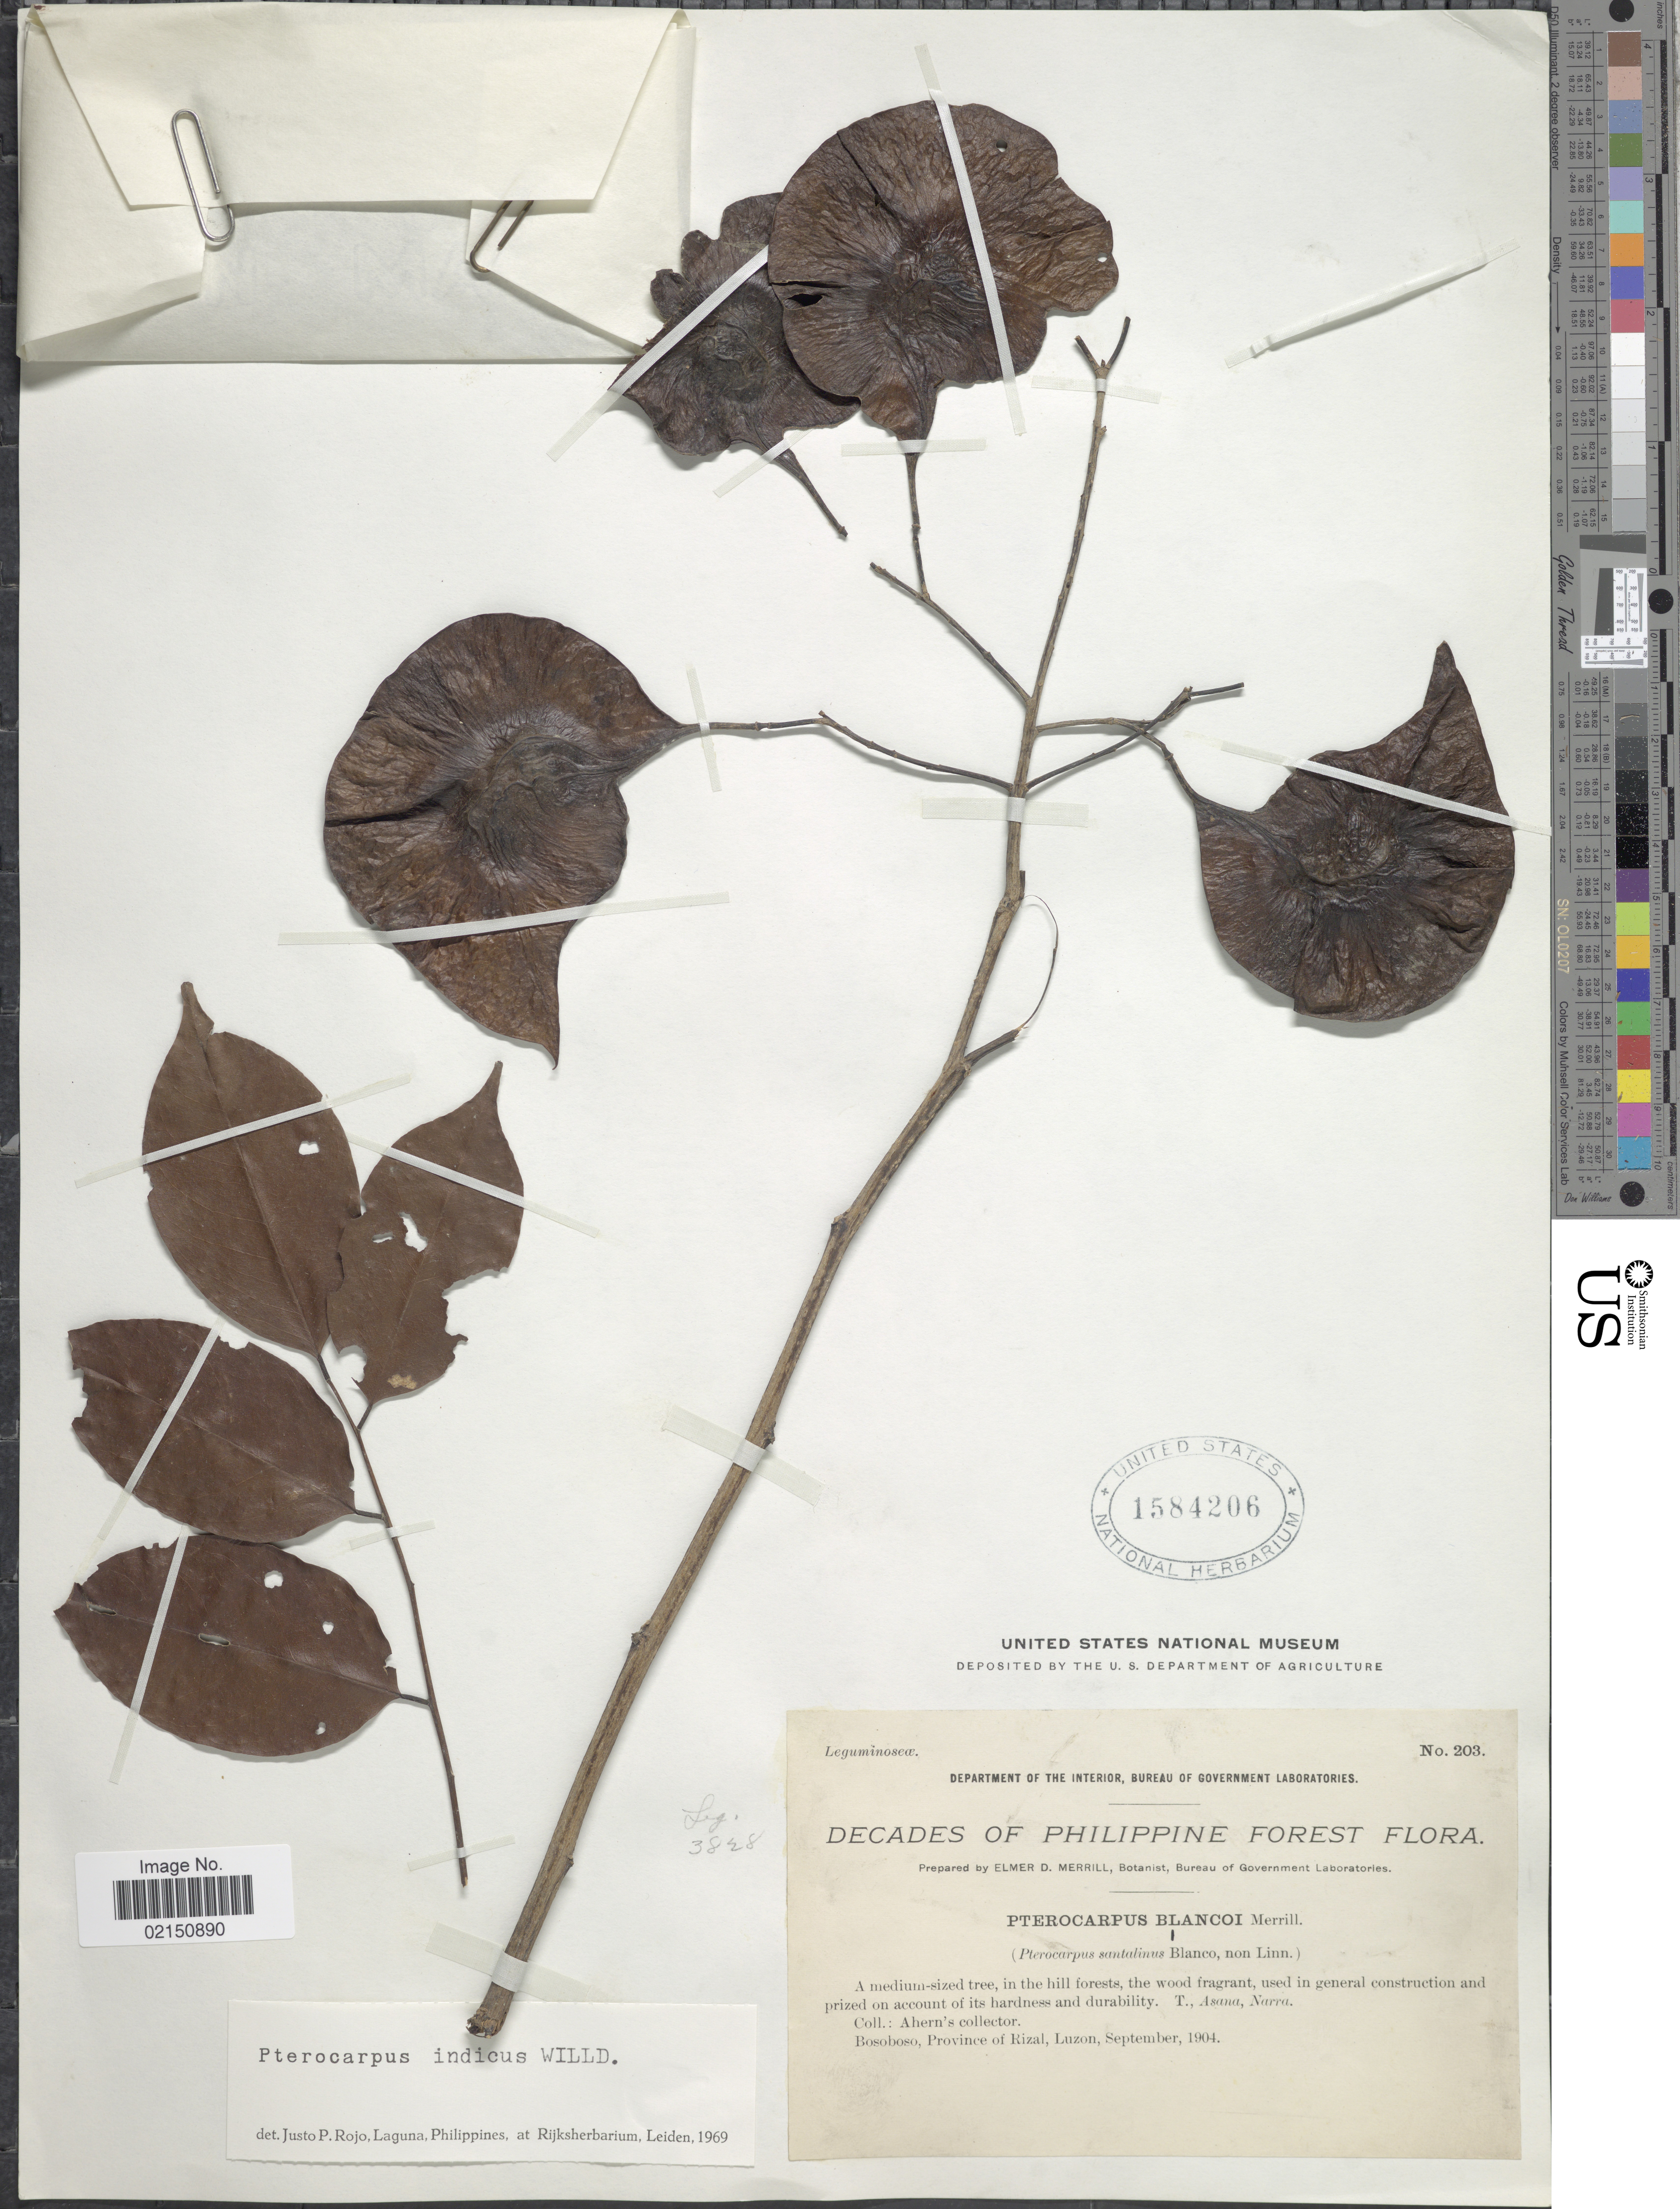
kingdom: Plantae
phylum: Tracheophyta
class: Magnoliopsida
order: Fabales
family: Fabaceae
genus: Pterocarpus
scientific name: Pterocarpus indicus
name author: Willd.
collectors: Ahern's collector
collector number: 203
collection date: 1904-09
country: Philippines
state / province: Calabarzon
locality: Decades of Philippine Forest, Bosoboso, Province of Rizal, Luzon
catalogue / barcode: US 1584206